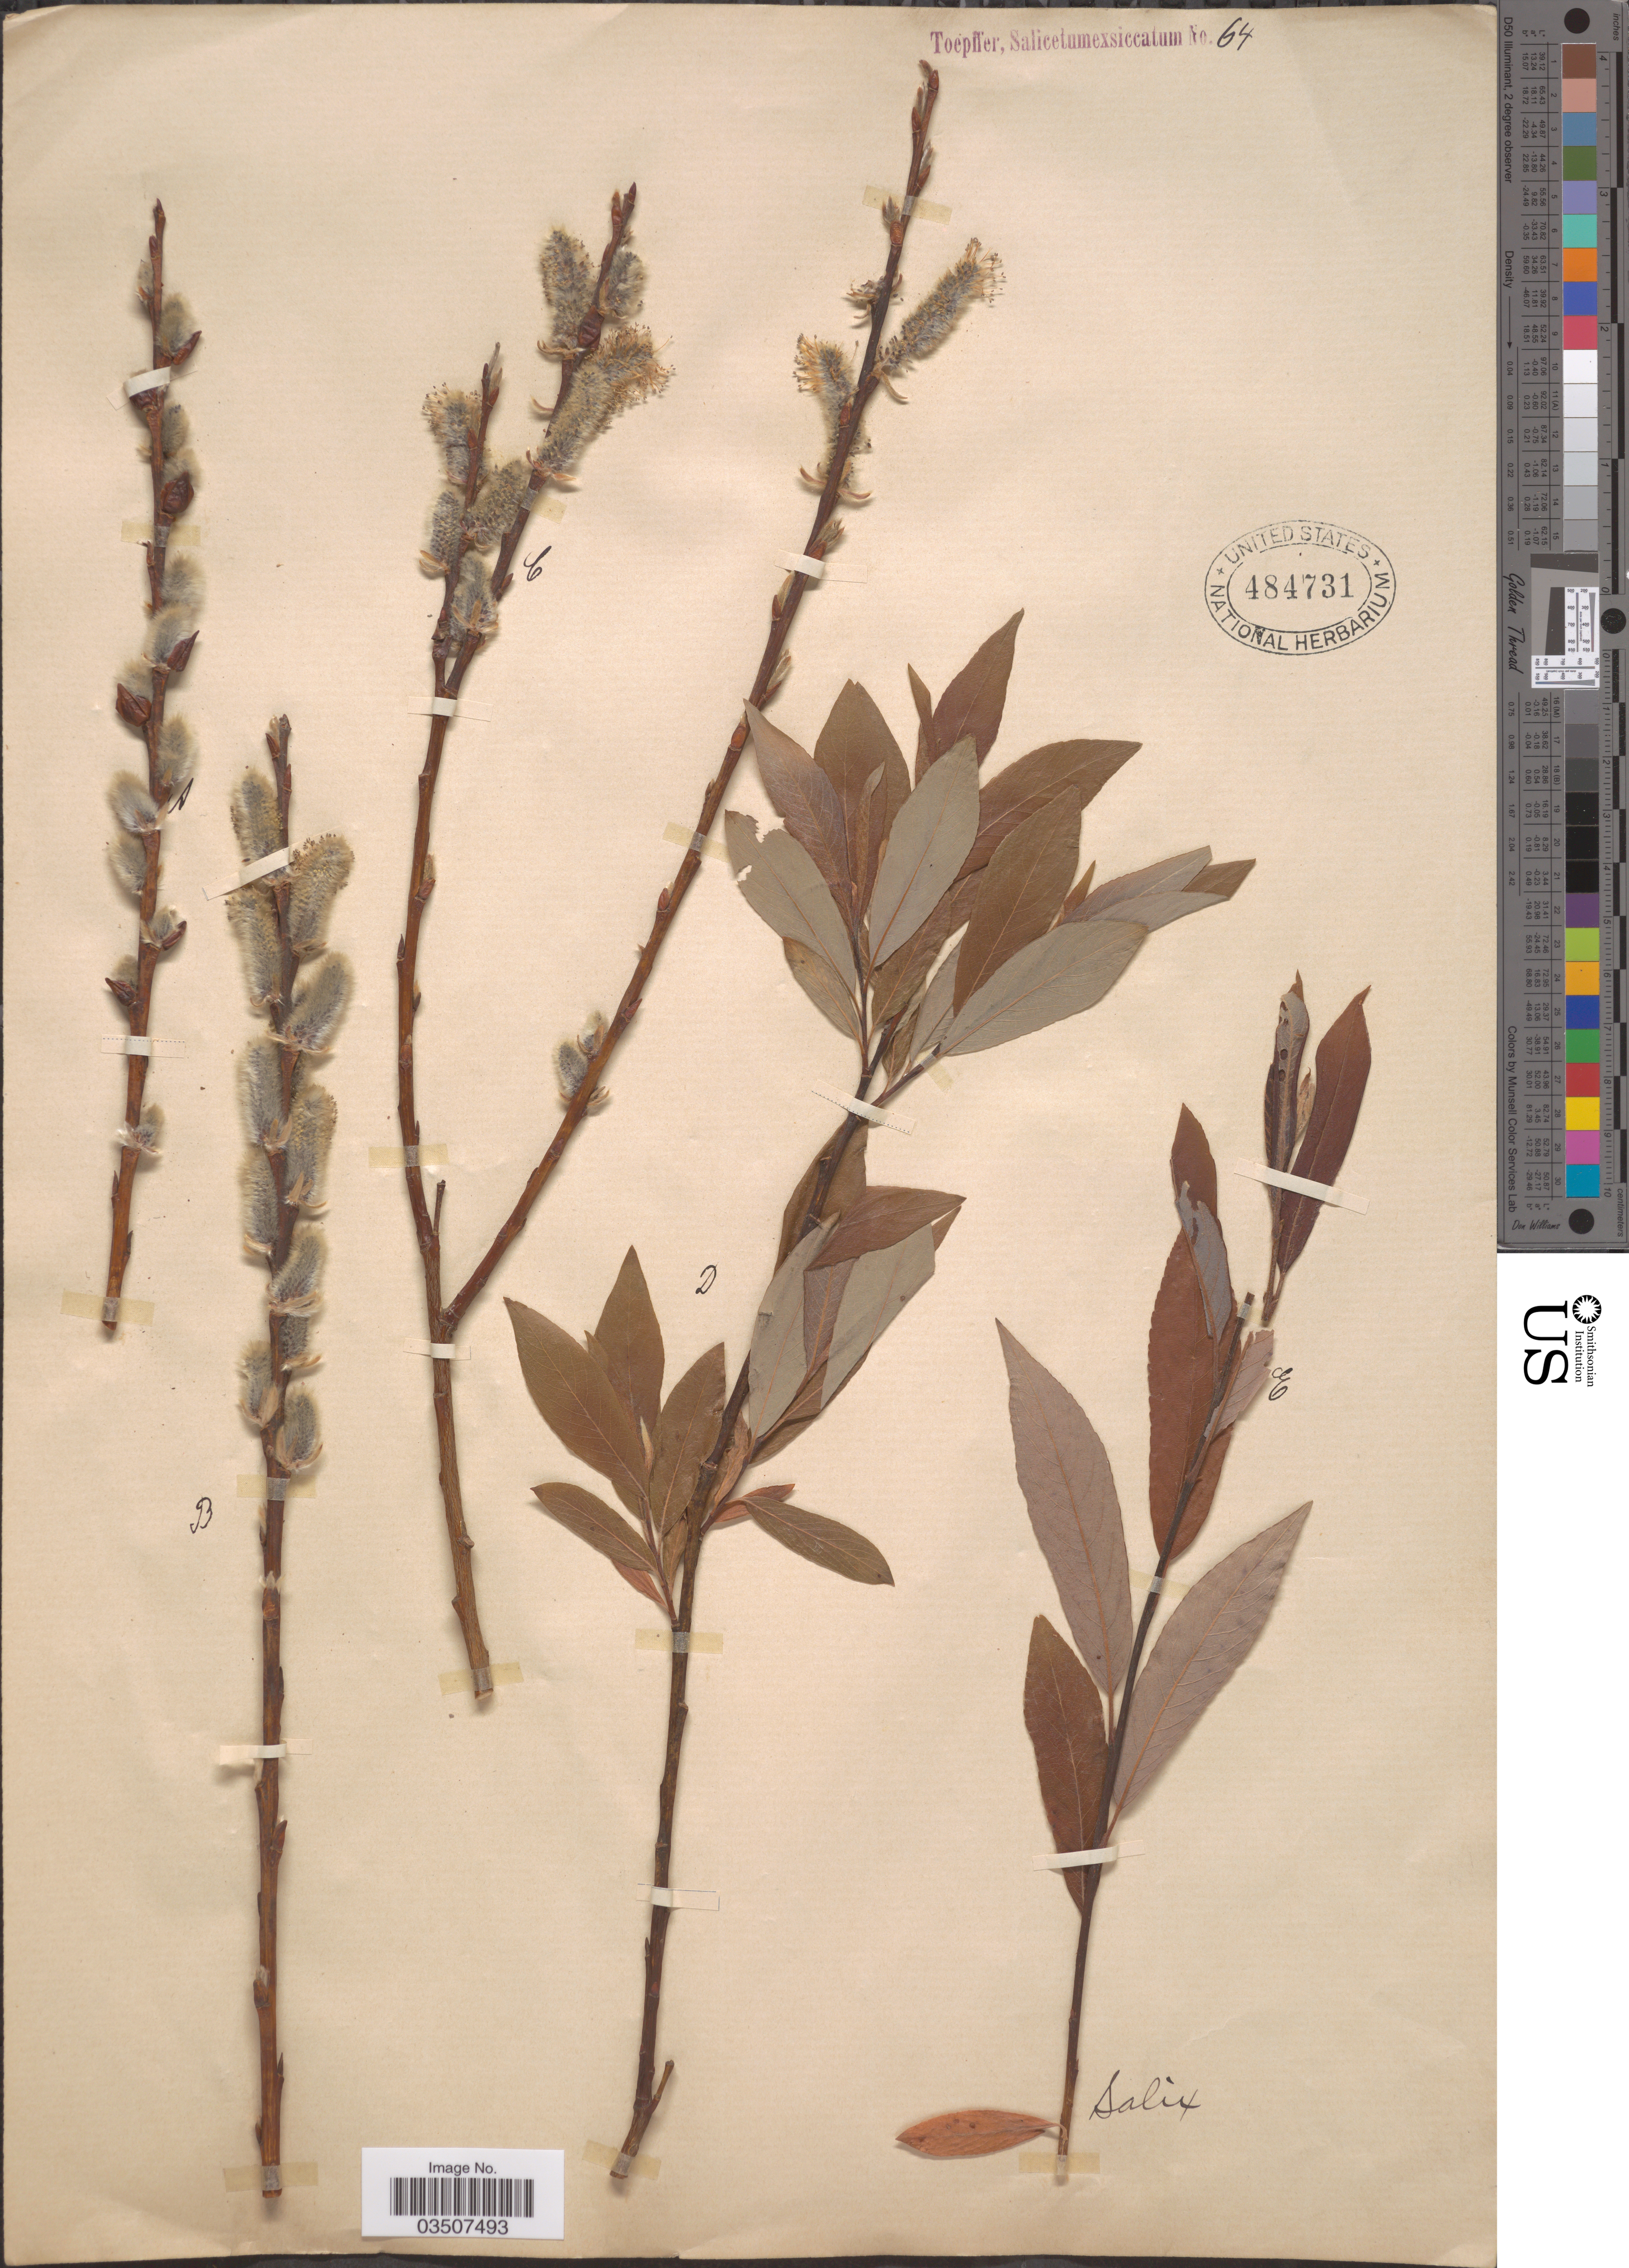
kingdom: Plantae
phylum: Tracheophyta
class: Magnoliopsida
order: Malpighiales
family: Salicaceae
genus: Salix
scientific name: Salix cordata x S. sericea Marshall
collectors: A. Toepffer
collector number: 64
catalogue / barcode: US 484731